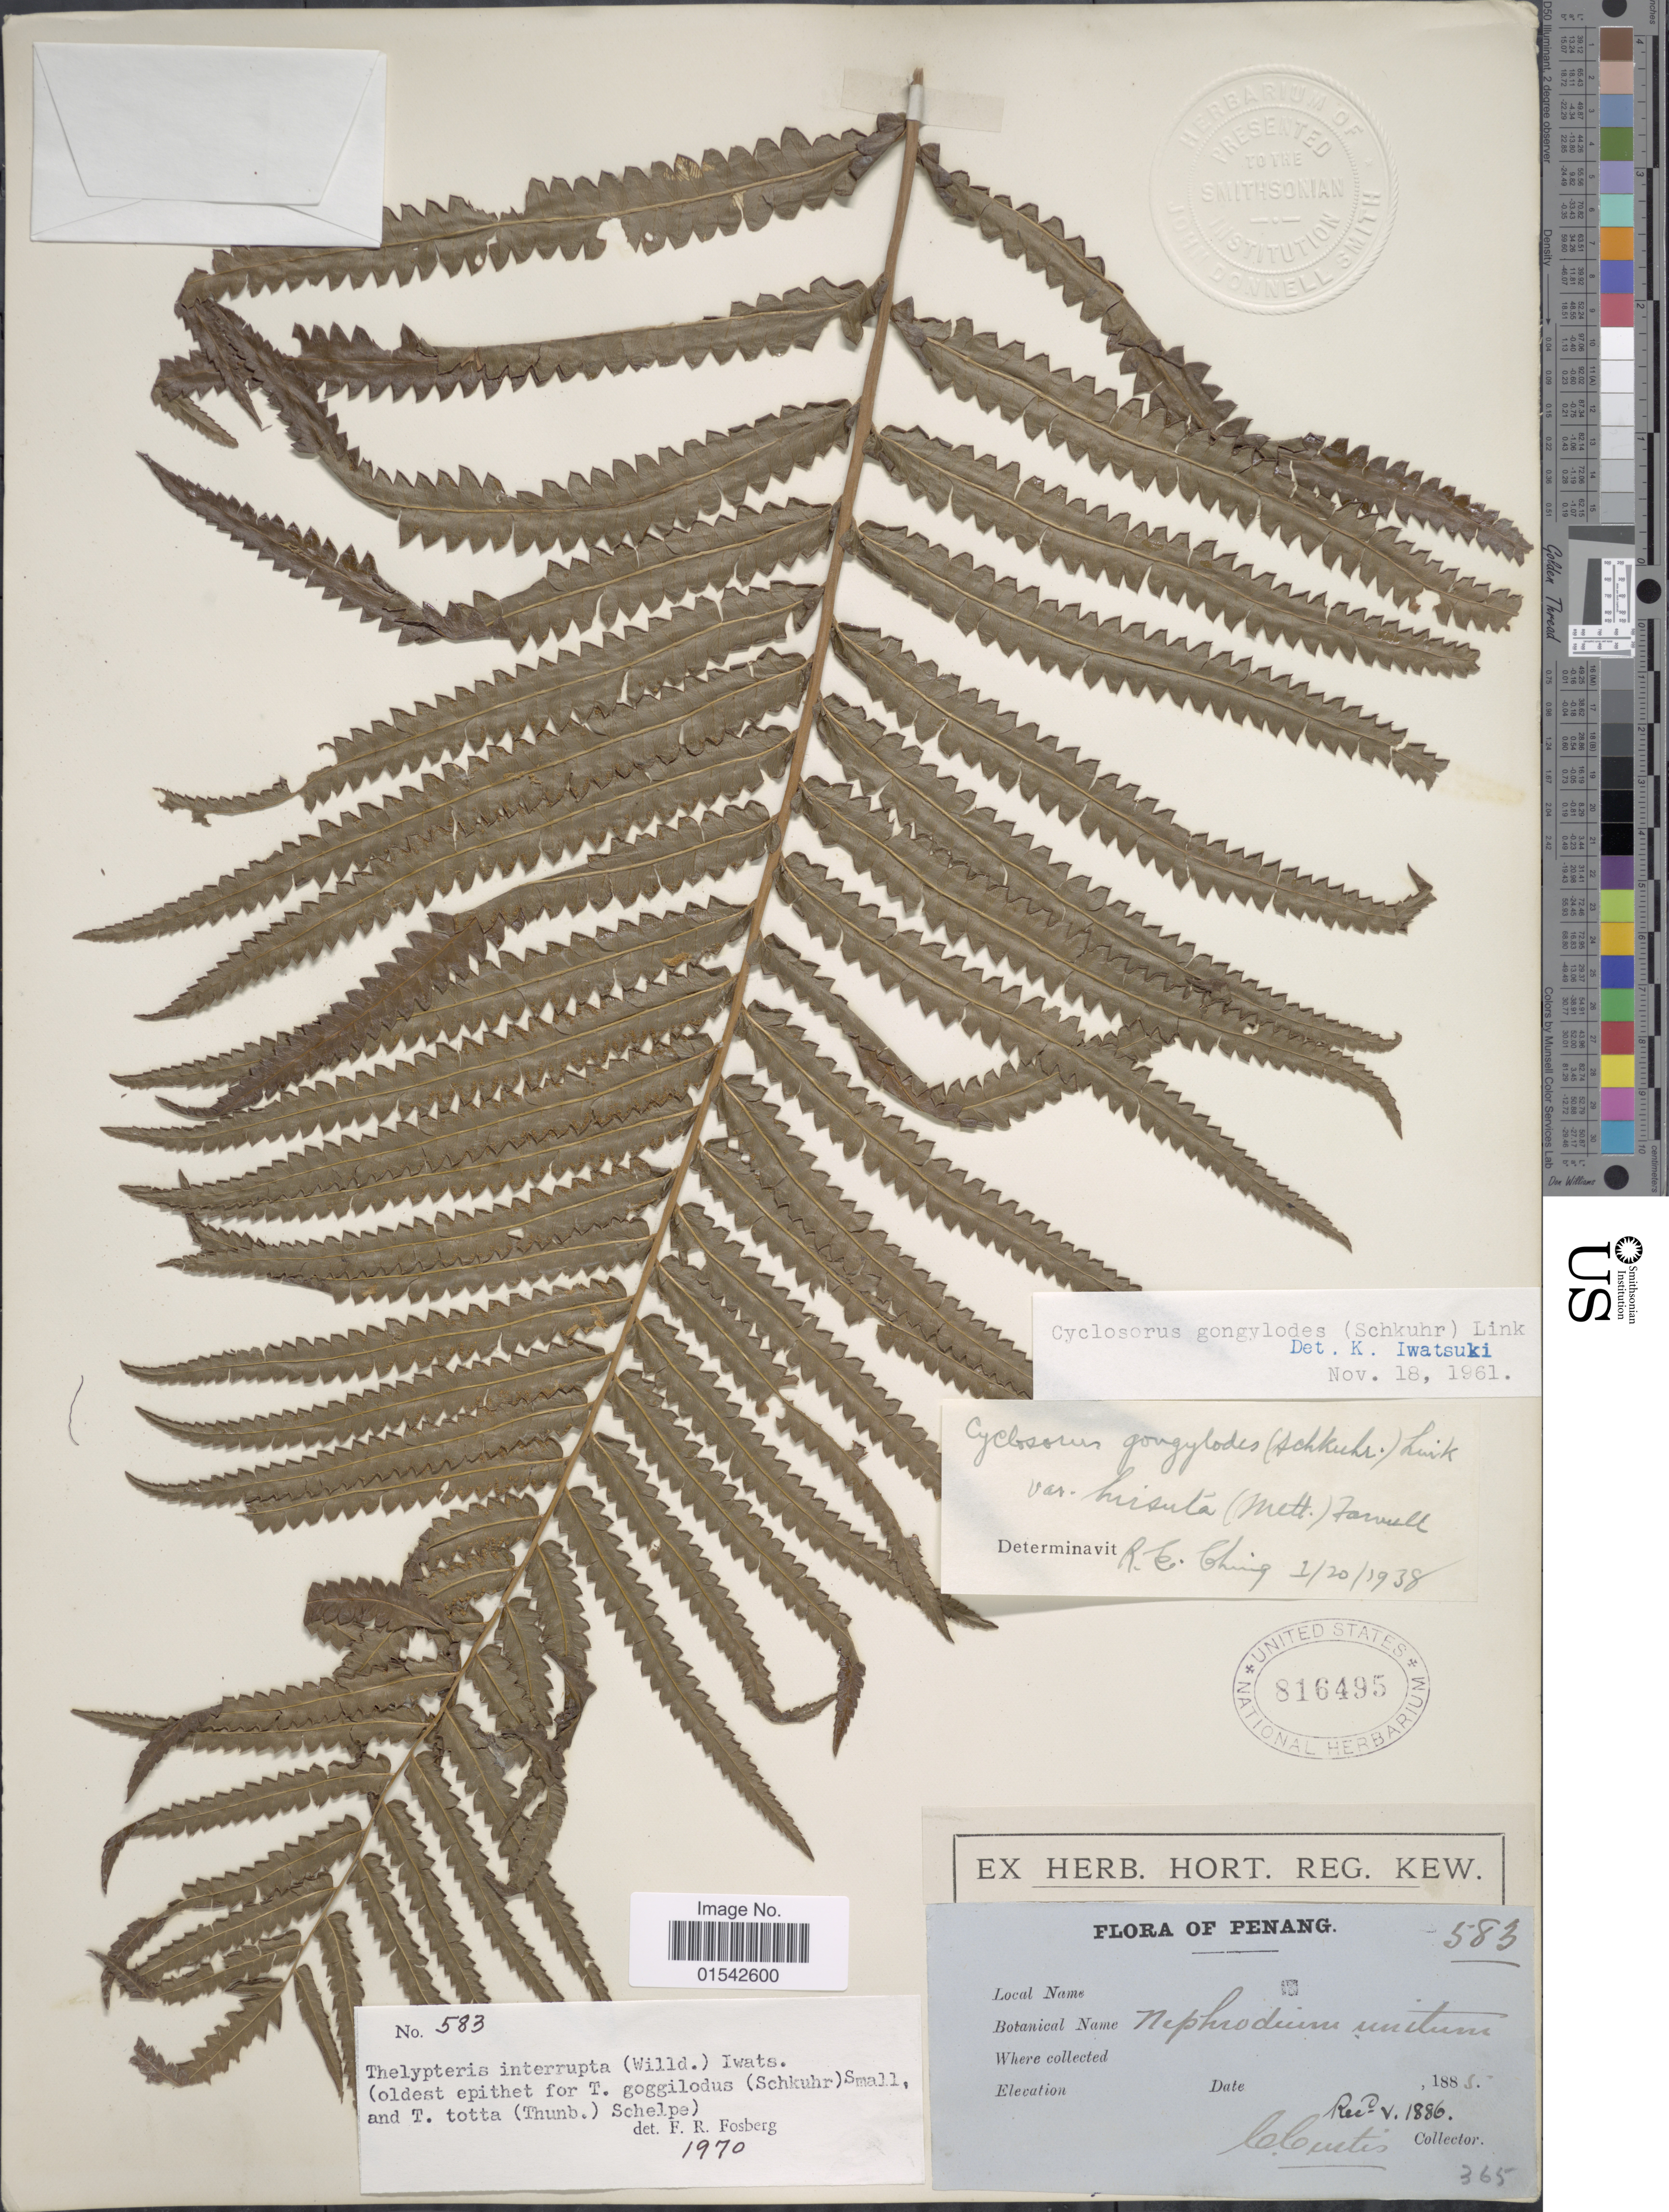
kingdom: Plantae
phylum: Tracheophyta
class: Polypodiopsida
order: Polypodiales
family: Thelypteridaceae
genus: Cyclosorus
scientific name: Cyclosorus interruptus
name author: (Willd.) H. Itô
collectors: C. Curtis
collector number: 583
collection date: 1885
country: Malaysia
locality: Penang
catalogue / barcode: US 816495